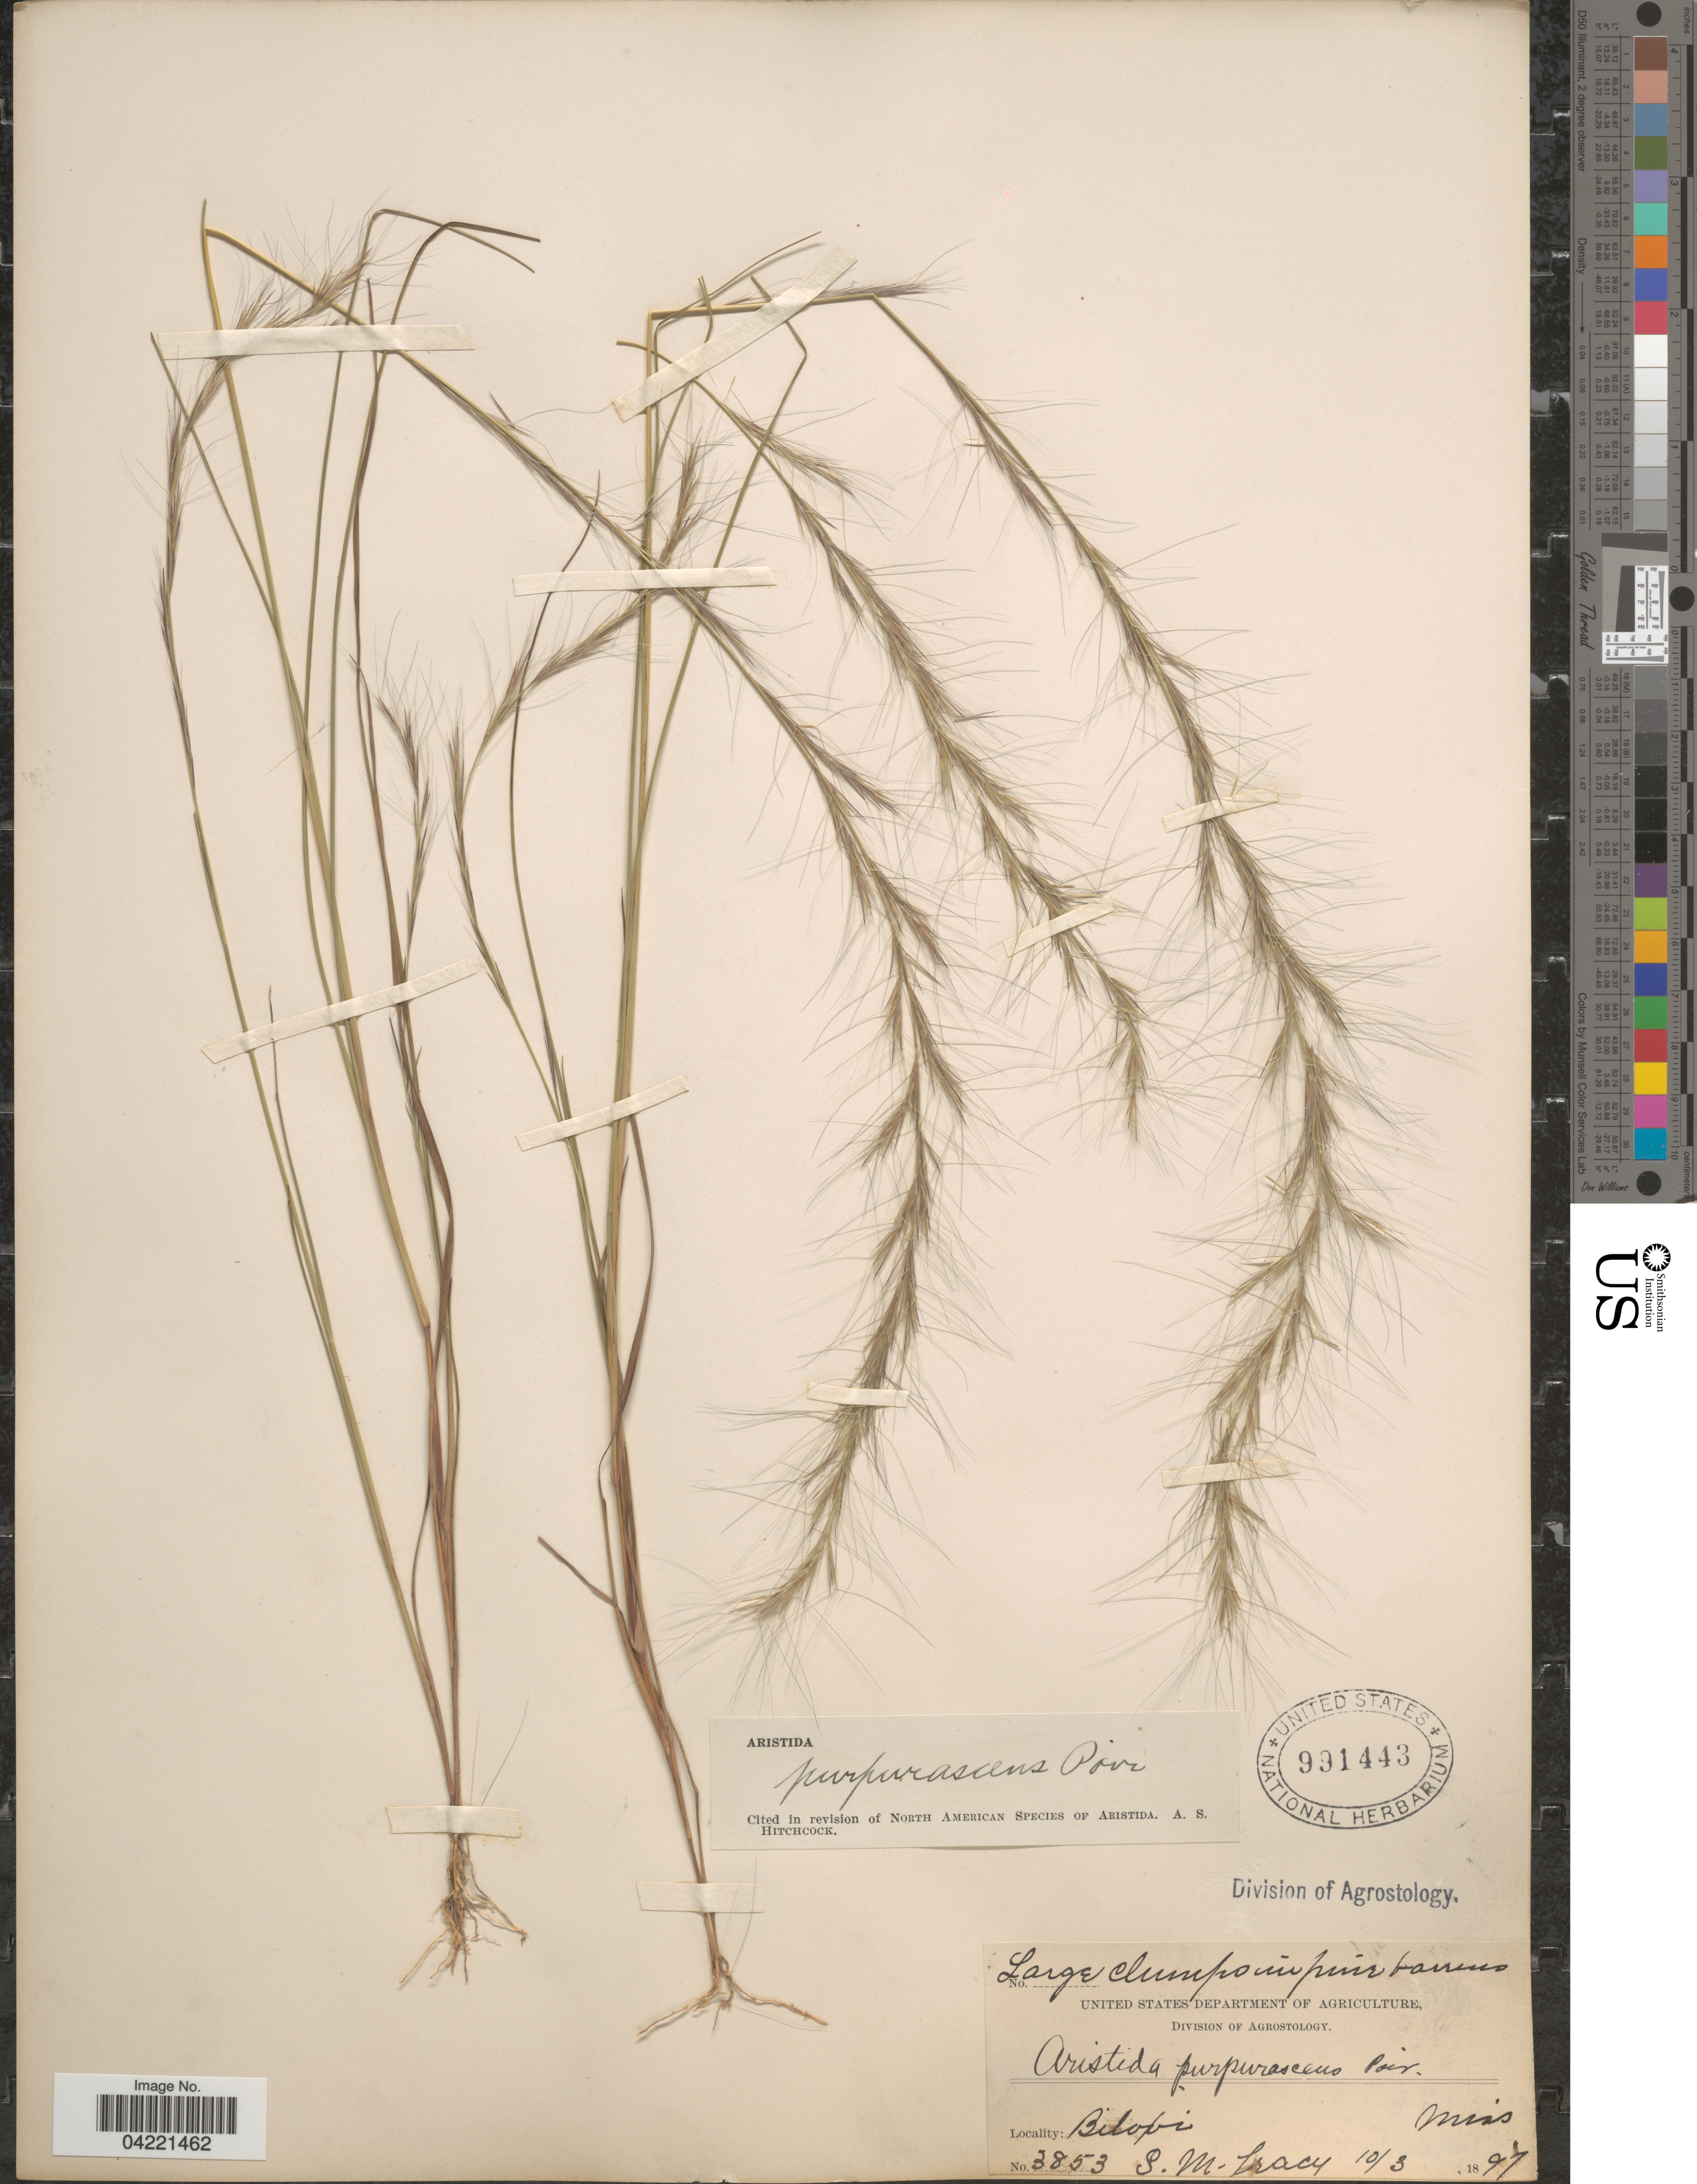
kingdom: Plantae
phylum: Tracheophyta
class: Liliopsida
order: Poales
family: Poaceae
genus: Aristida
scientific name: Aristida purpurascens var. purpurescens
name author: Poir.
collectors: S. M. Tracy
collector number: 3853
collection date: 1897-10-03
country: United States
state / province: Mississippi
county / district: Harrison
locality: Biloxi.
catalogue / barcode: US 991443